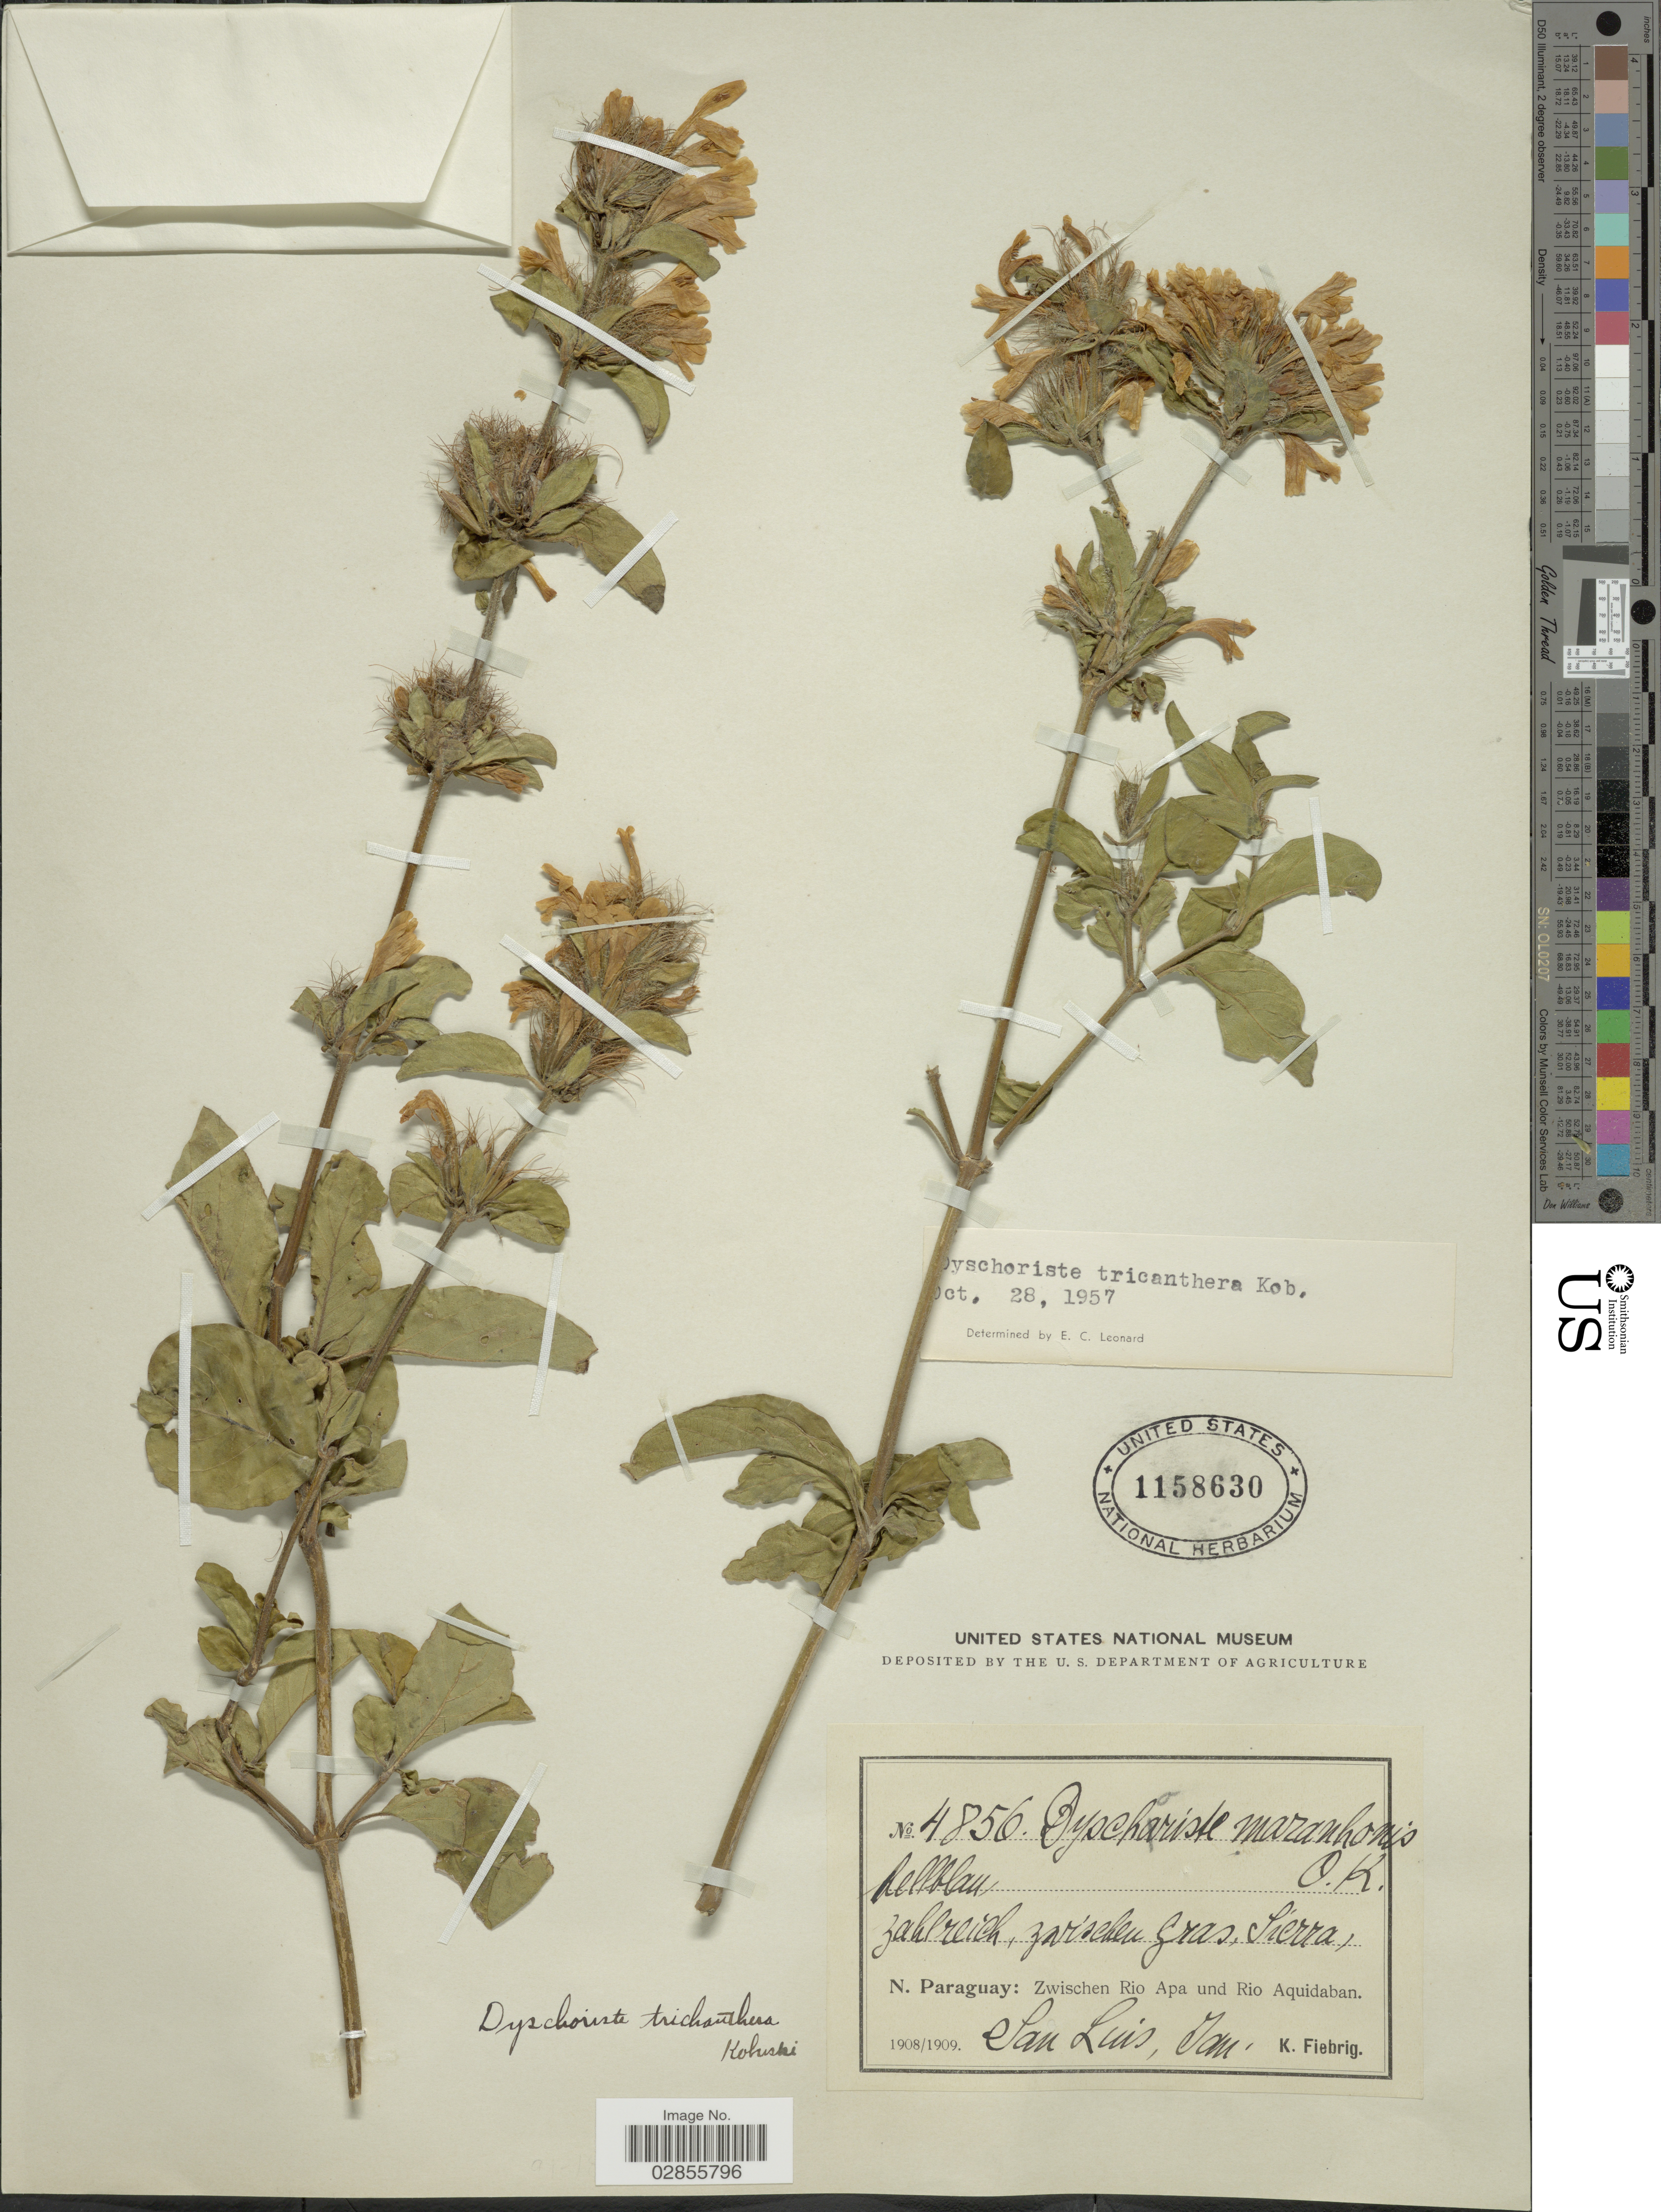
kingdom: Plantae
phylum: Tracheophyta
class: Magnoliopsida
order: Lamiales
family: Acanthaceae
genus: Dyschoriste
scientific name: Dyschoriste trichocalyx subsp. verticillaris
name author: (C.B. Clarke) Vollesen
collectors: K. Fiebrig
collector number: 4856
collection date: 1908-01/1909-01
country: Paraguay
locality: N. Paraguay: Zwischen Rio Apa und Rio Aquidaban. San Luis.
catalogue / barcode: US 1158630